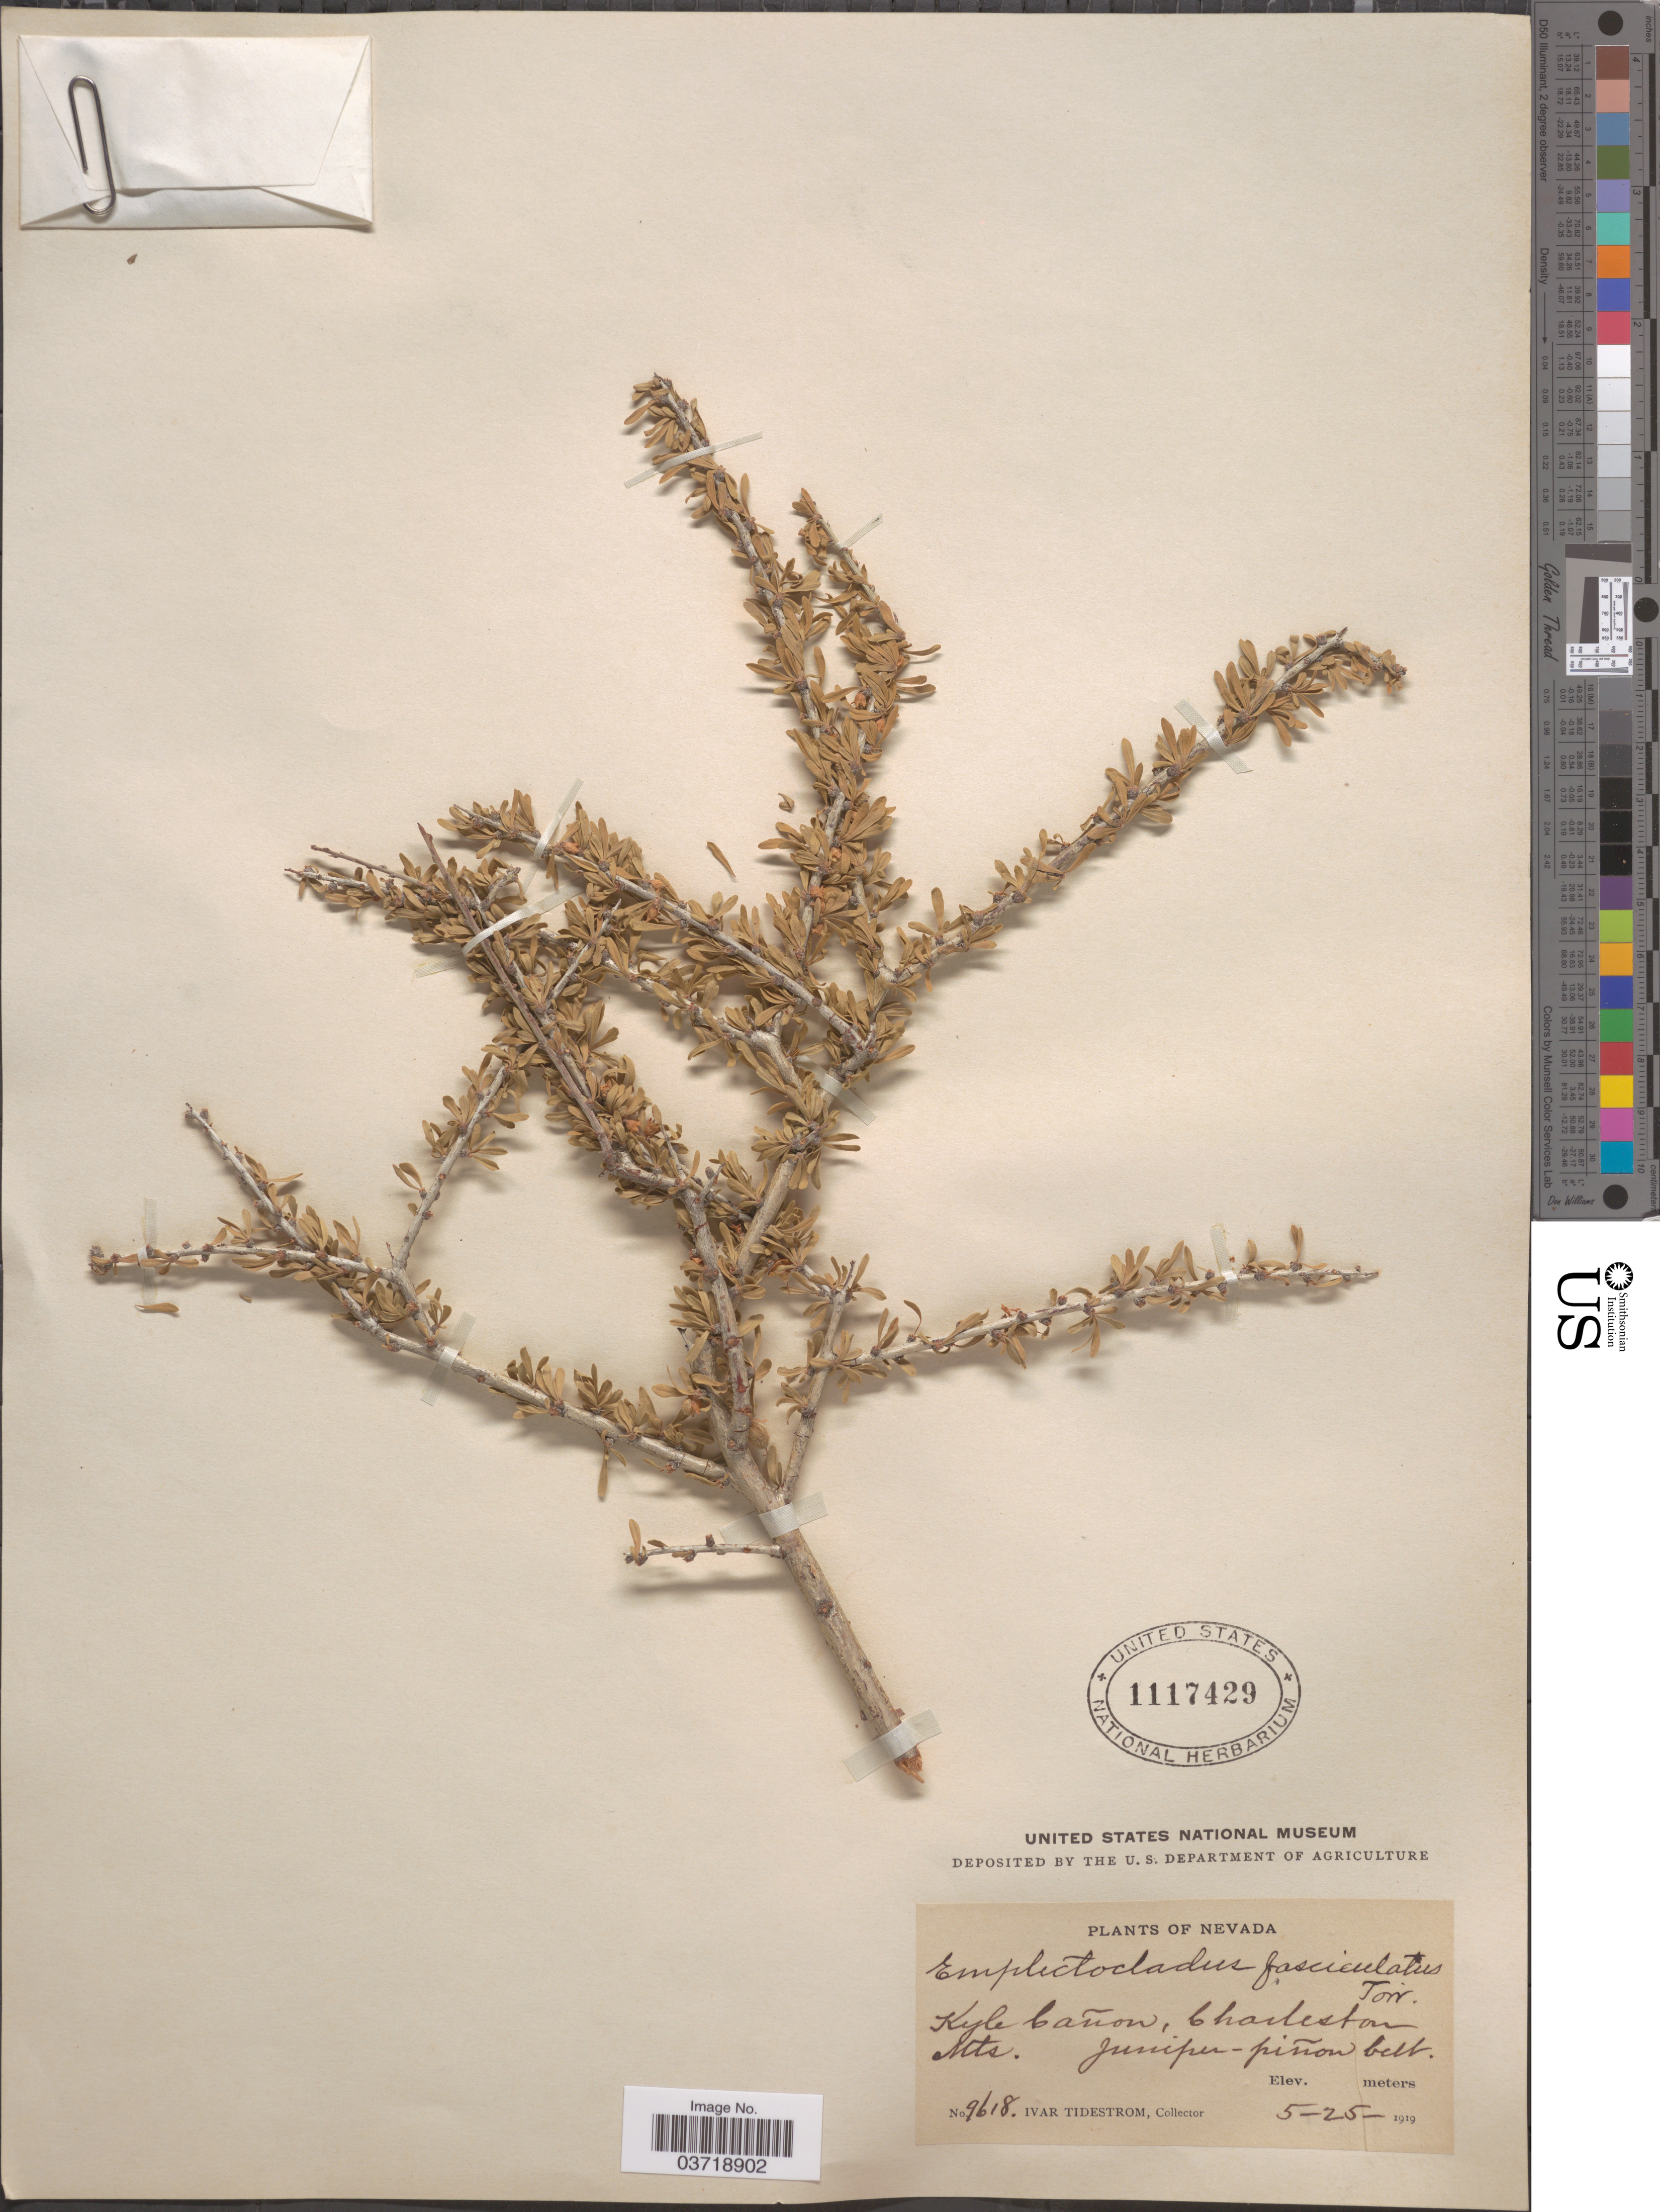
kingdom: Plantae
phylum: Tracheophyta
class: Magnoliopsida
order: Rosales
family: Rosaceae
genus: Prunus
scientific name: Prunus fasciculata var. fasciculata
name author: (Torr.) A. Gray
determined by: Strong, Mark T., (BOT), Smithsonian Institution - National Museum of Natural History (UNITED STATES)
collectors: I. F. Tidestrom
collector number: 9618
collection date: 1919-05-25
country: United States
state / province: Nevada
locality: Kyle Cañon, Charleston Mts. Juniper-piñon belt.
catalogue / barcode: US 1117429